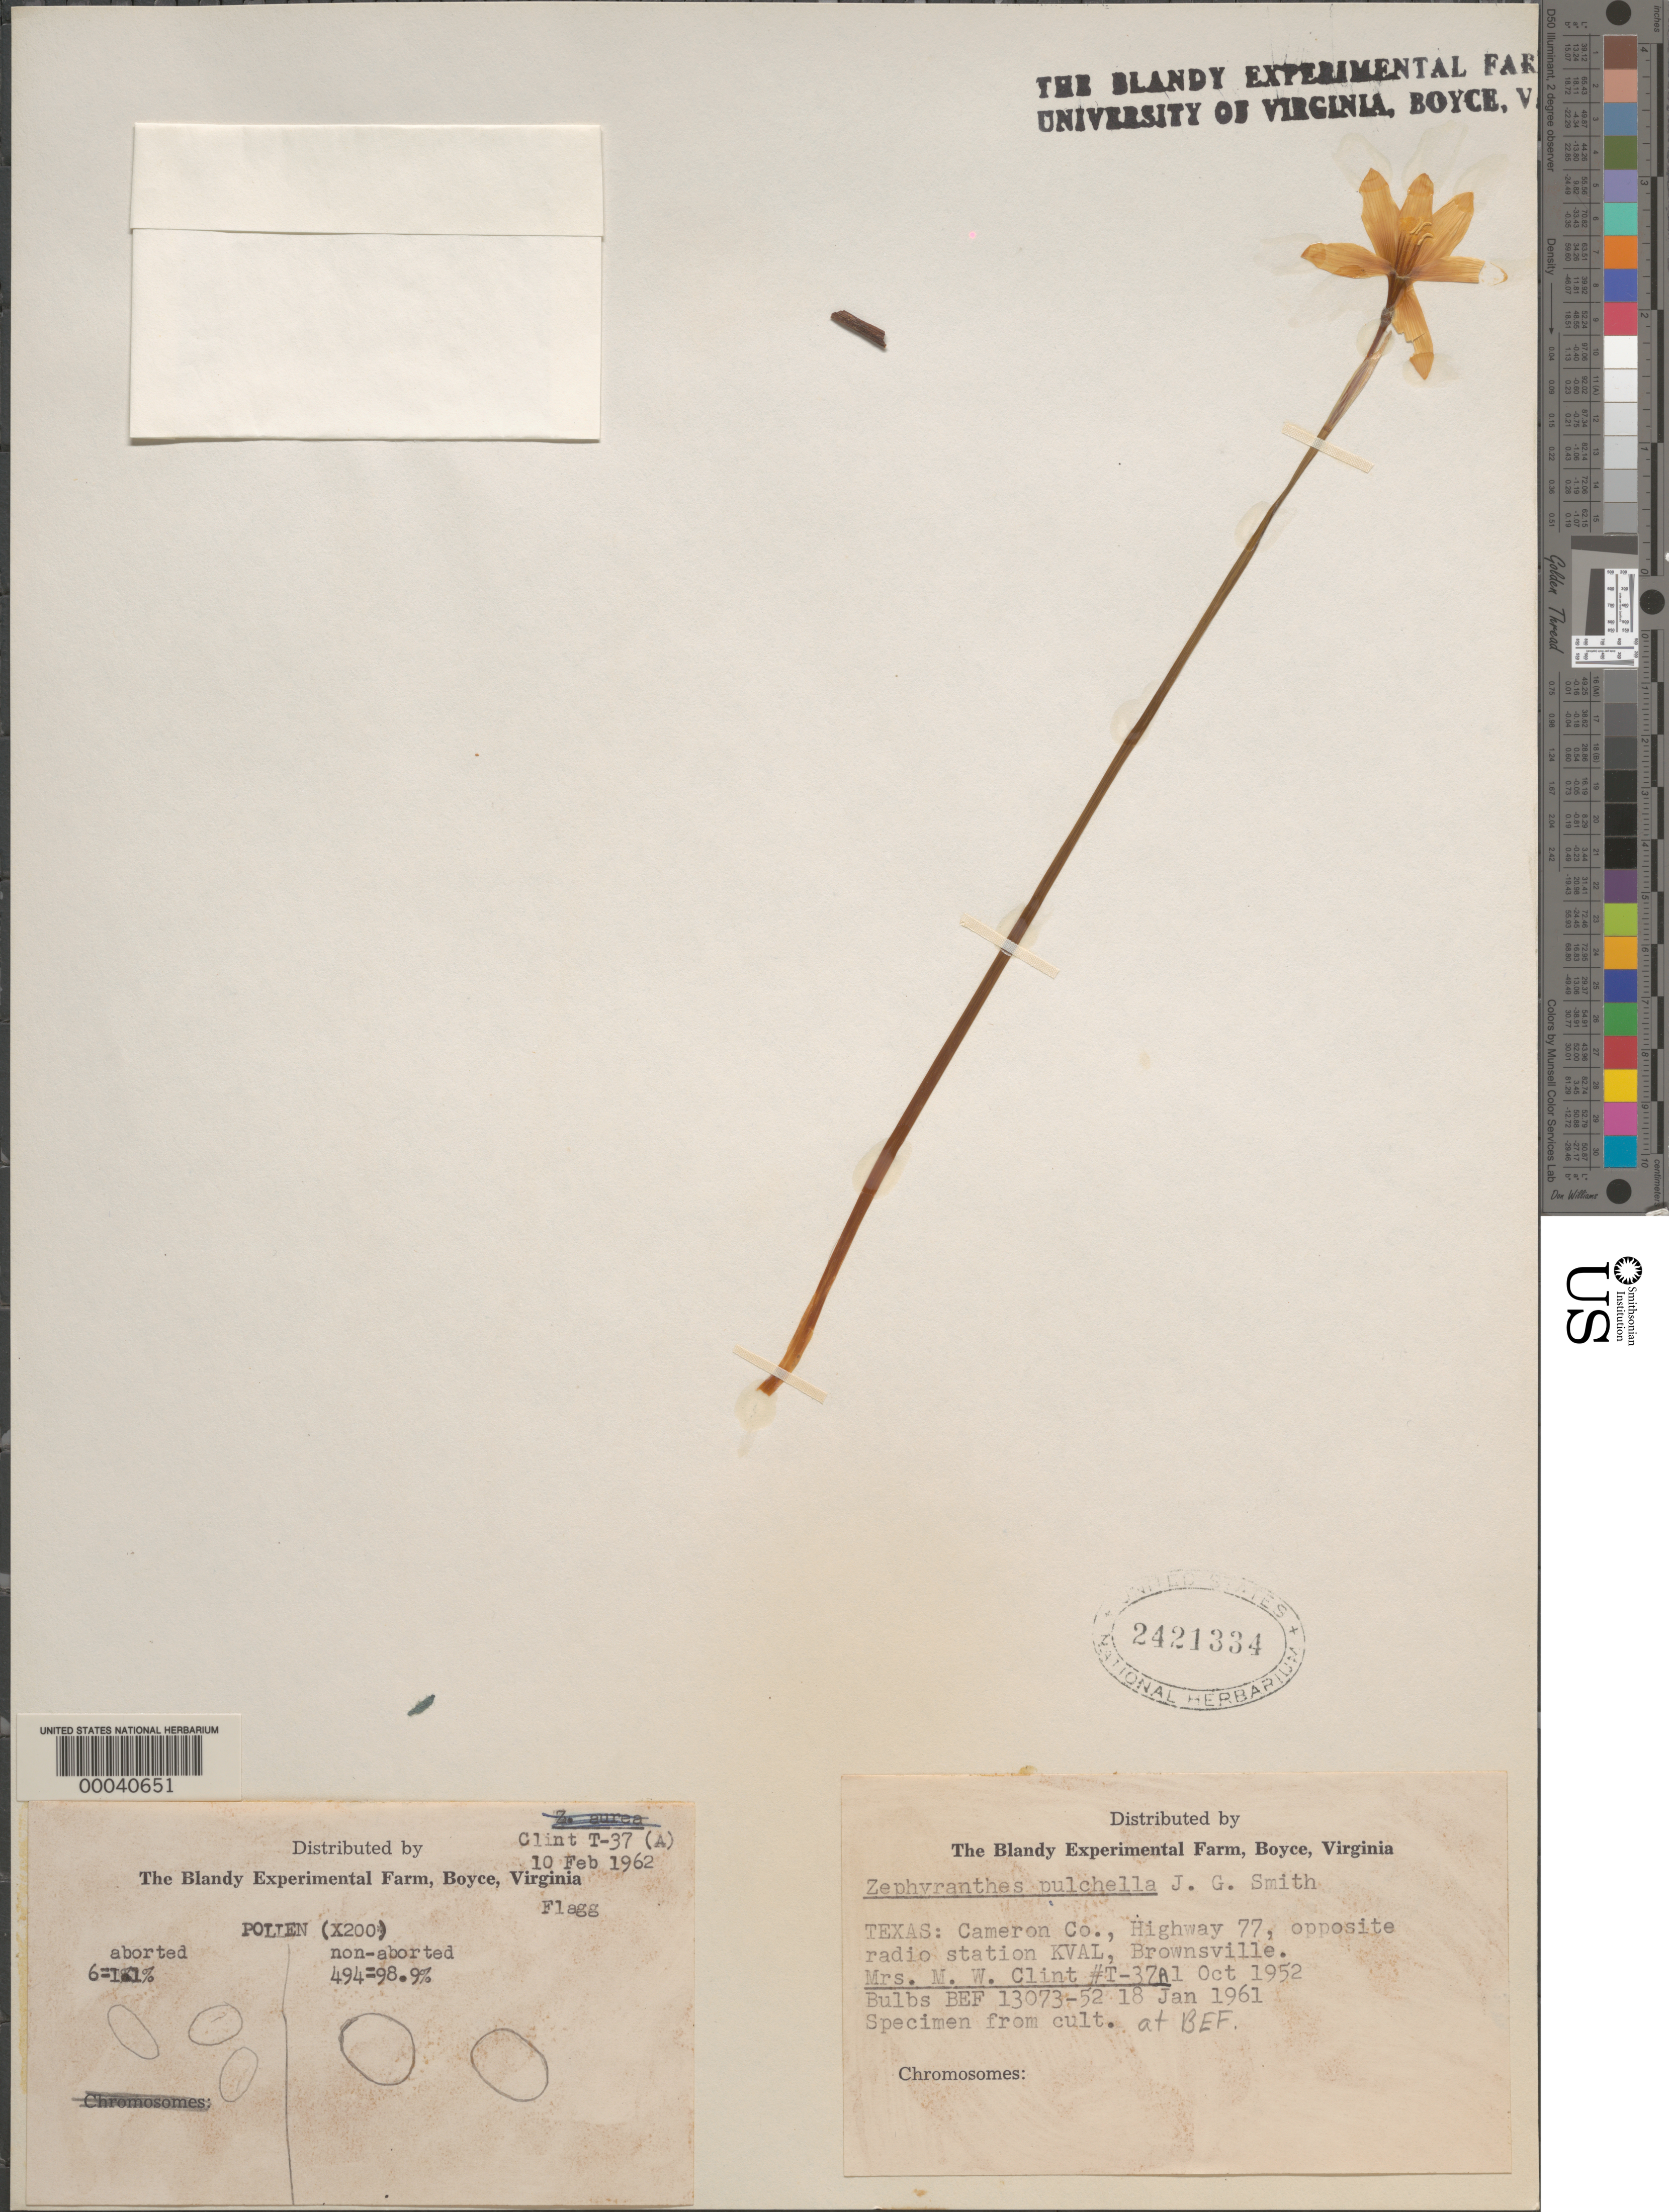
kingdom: Plantae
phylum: Tracheophyta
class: Liliopsida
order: Asparagales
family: Amaryllidaceae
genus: Zephyranthes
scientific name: Zephyranthes pulchella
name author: J.G. Sm.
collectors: M. Clint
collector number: T-37-a1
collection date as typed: Oct 1952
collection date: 1952-10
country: United States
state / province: Texas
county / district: Cameron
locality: Hwy 77 opposite radio station kval, brownsville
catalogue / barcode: US 2421334